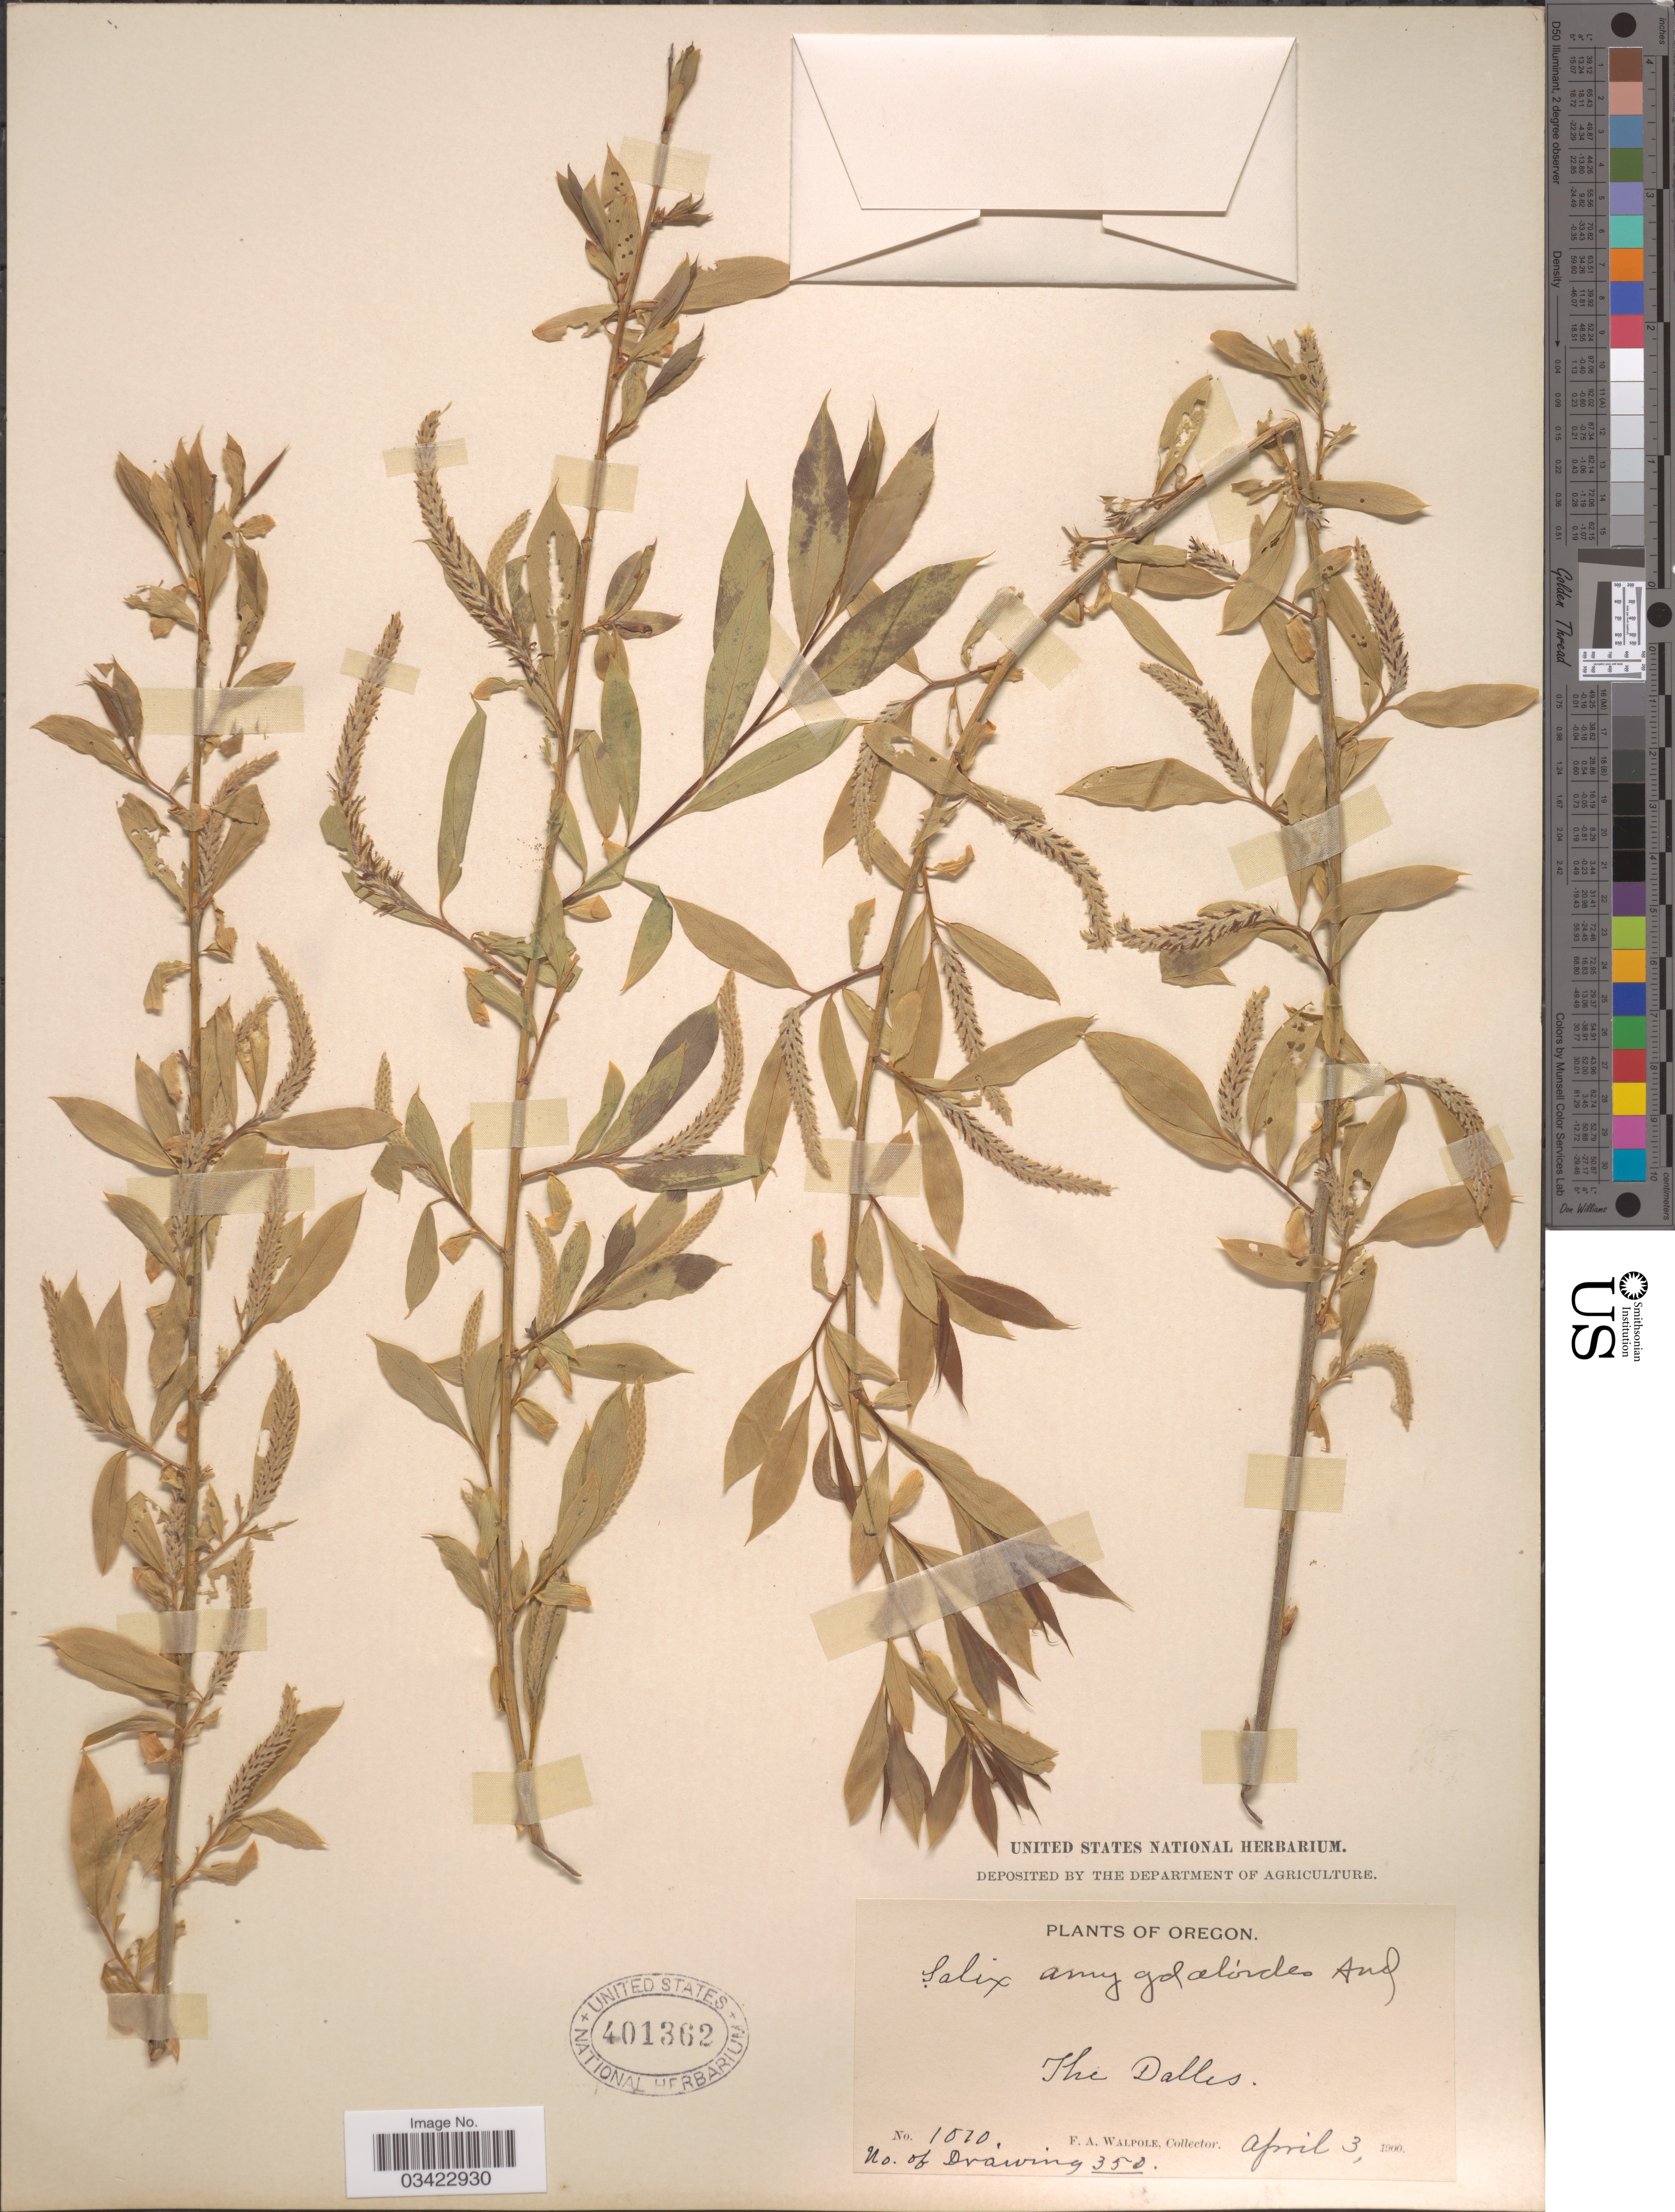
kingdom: Plantae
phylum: Tracheophyta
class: Magnoliopsida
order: Malpighiales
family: Salicaceae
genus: Salix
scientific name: Salix amygdaloides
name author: Andersson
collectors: F. Walpole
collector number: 1020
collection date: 1900-04-03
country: United States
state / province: Oregon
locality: The Dalles.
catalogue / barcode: US 401362